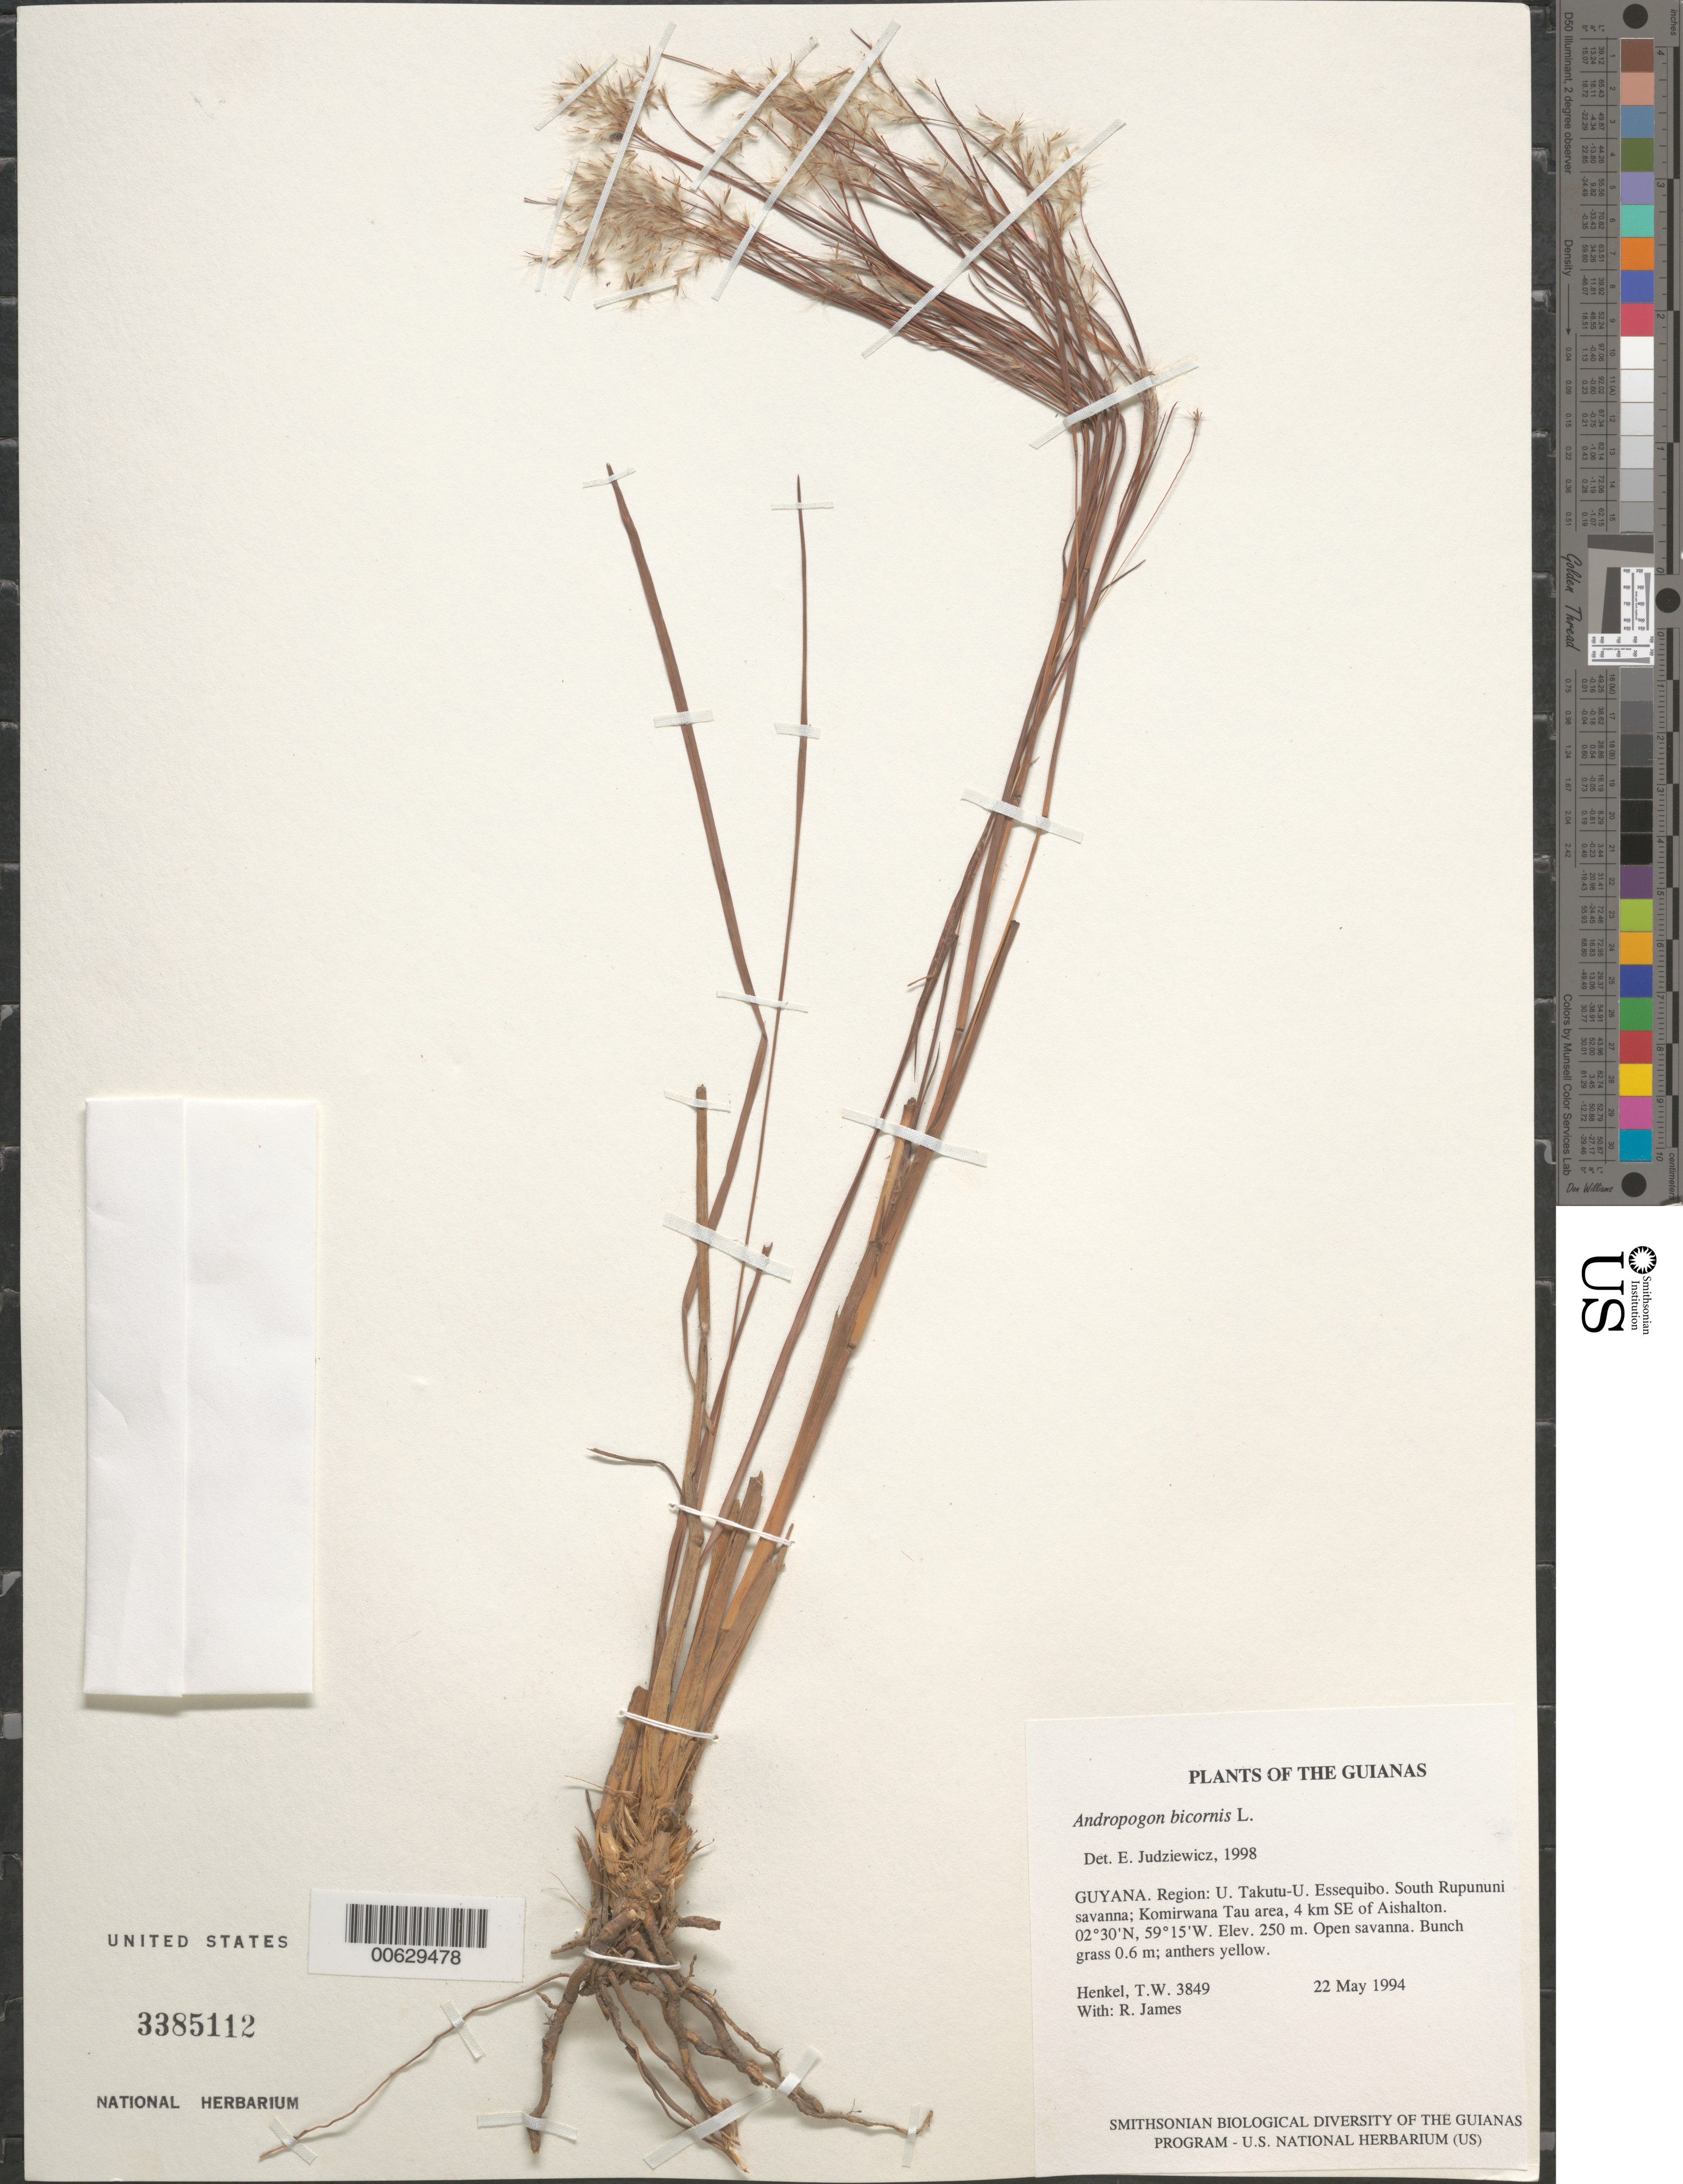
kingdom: Plantae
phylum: Tracheophyta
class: Liliopsida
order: Poales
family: Poaceae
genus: Andropogon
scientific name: Andropogon bicornis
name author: L.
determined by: Judziewicz, E. J.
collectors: T. Henkel & R. James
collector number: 3849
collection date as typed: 22 May 1994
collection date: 1994-05-22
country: Guyana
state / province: U. Takutu-U. Essequibo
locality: South Rupununi savanna; Komirwana Tau area, 4 km SE of Aishalton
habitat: Open savanna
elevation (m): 250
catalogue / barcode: US 3385112